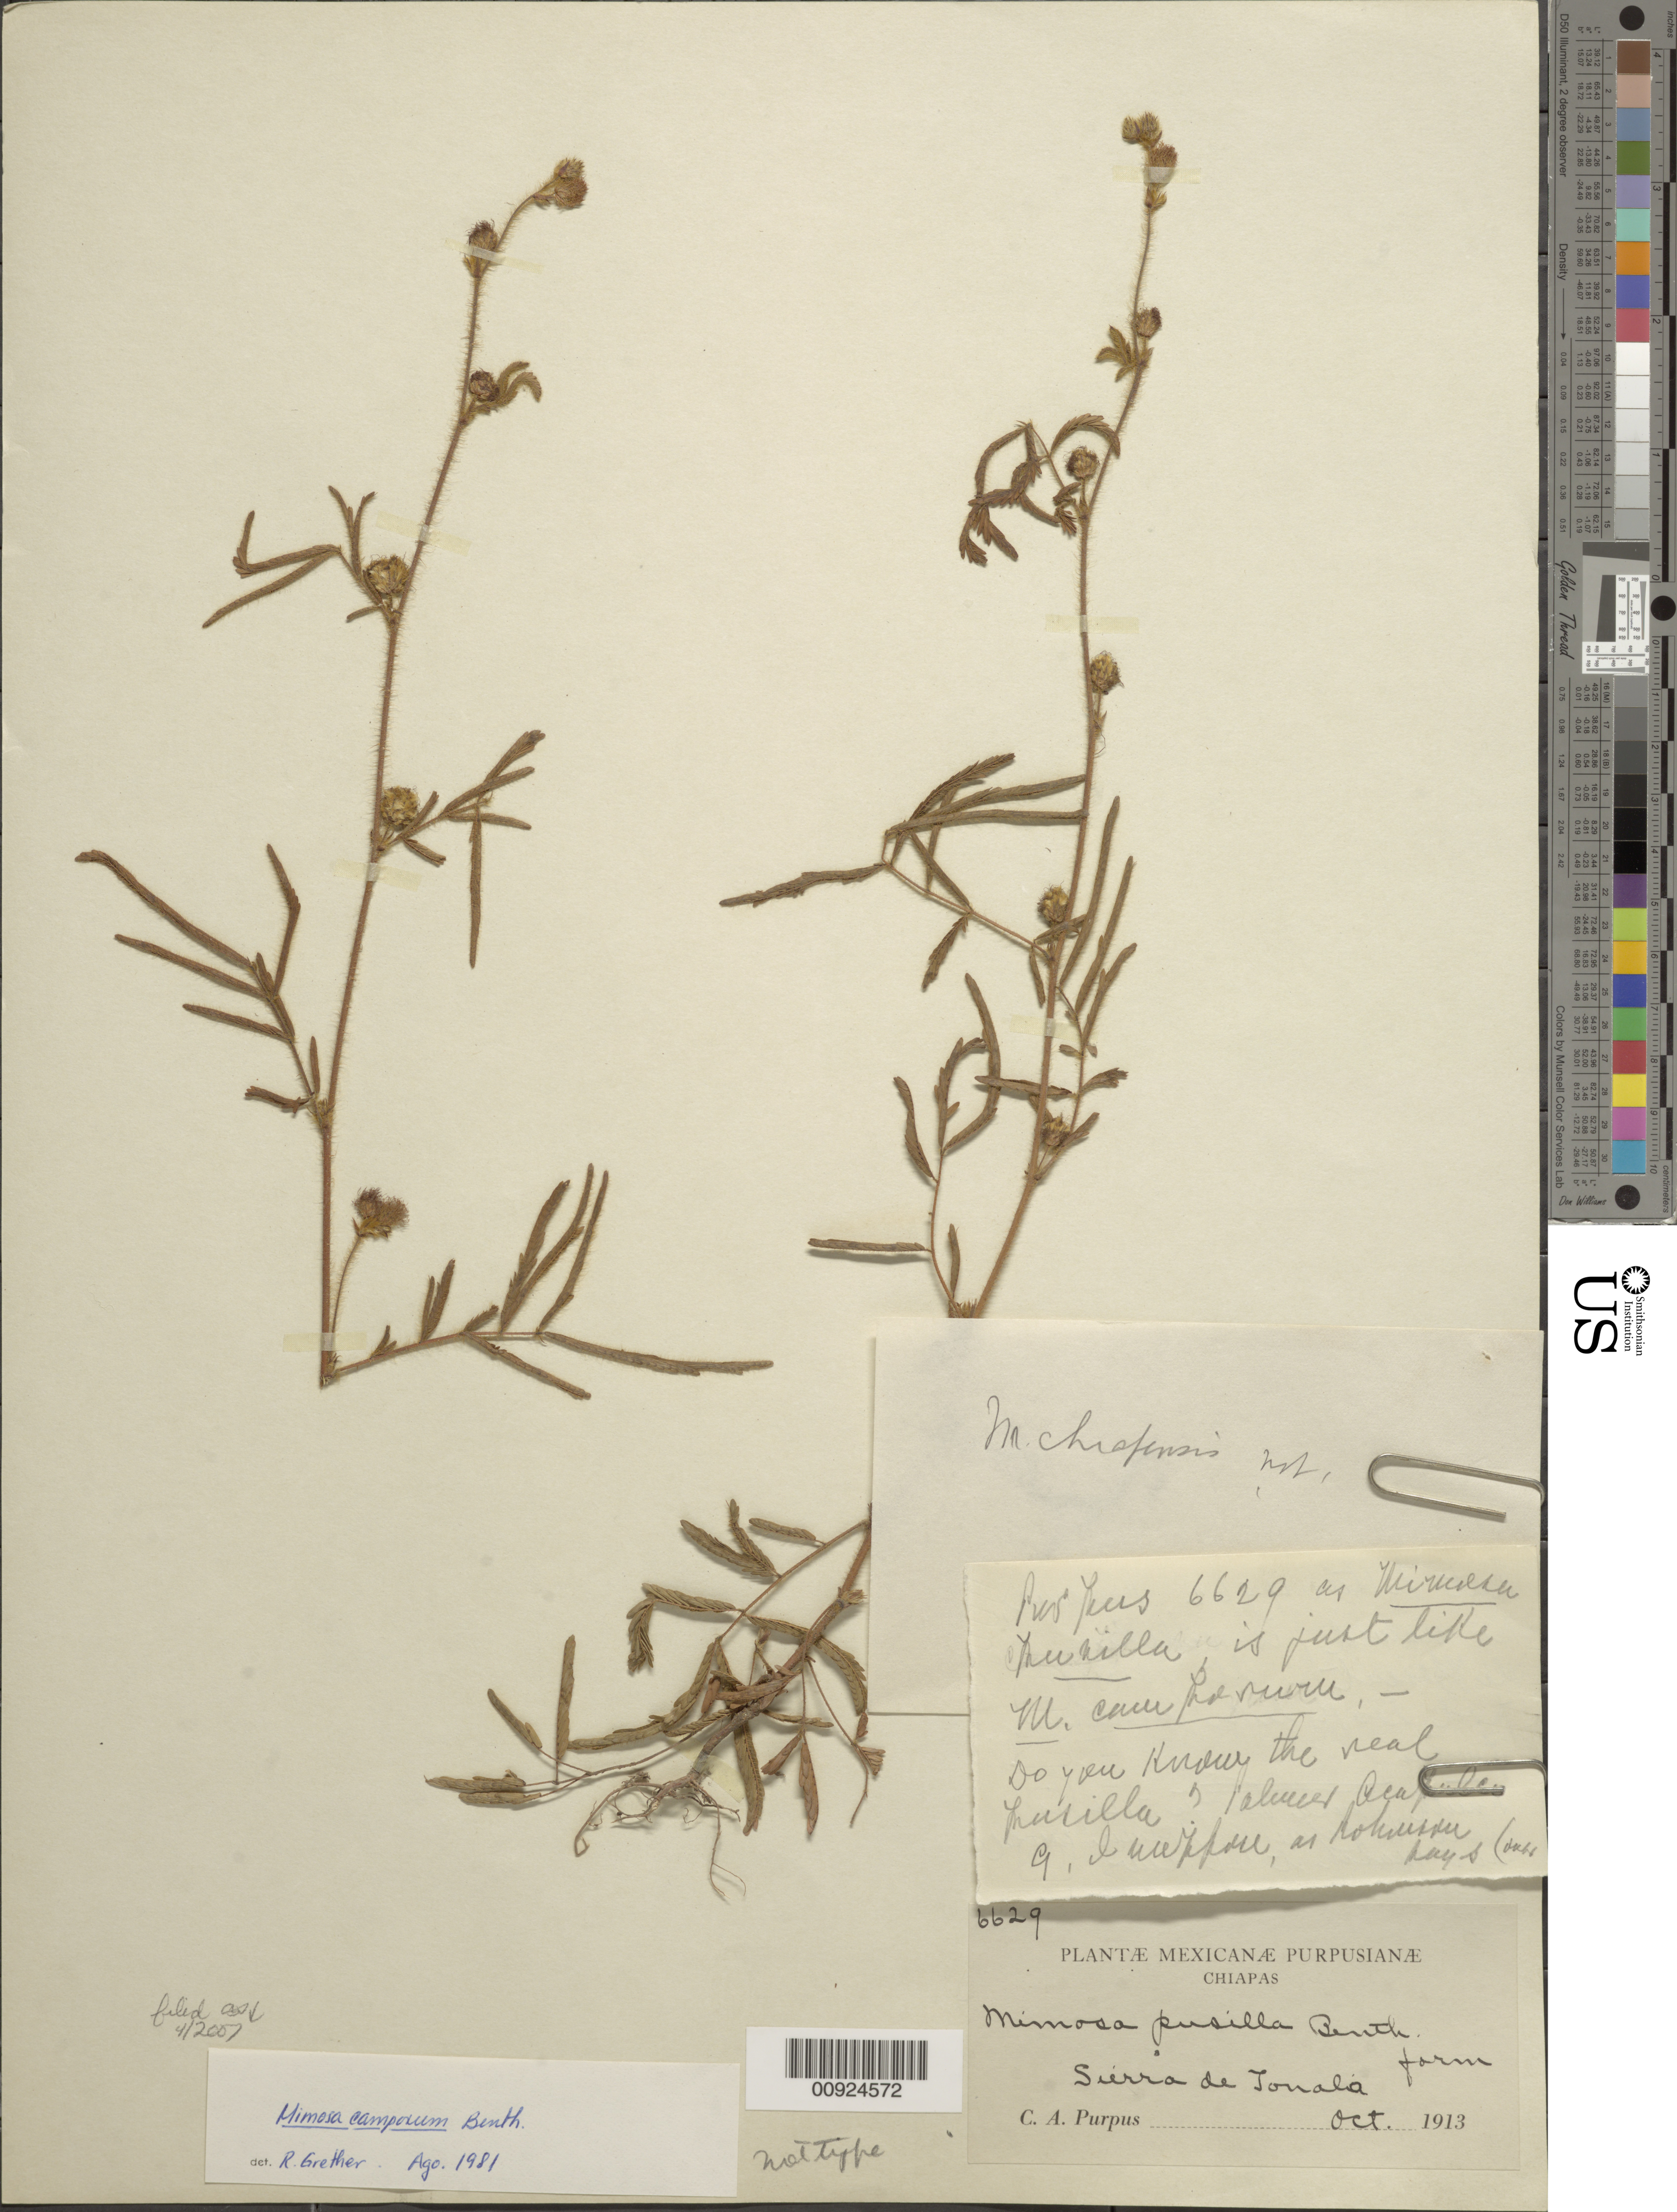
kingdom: Plantae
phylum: Tracheophyta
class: Magnoliopsida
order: Fabales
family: Fabaceae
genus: Mimosa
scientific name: Mimosa camporum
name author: Benth.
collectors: C. A. Purpus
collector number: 6629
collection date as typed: Oct 1913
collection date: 1913-10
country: Mexico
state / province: Chiapas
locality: Sierra de Tonala.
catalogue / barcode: US 567022